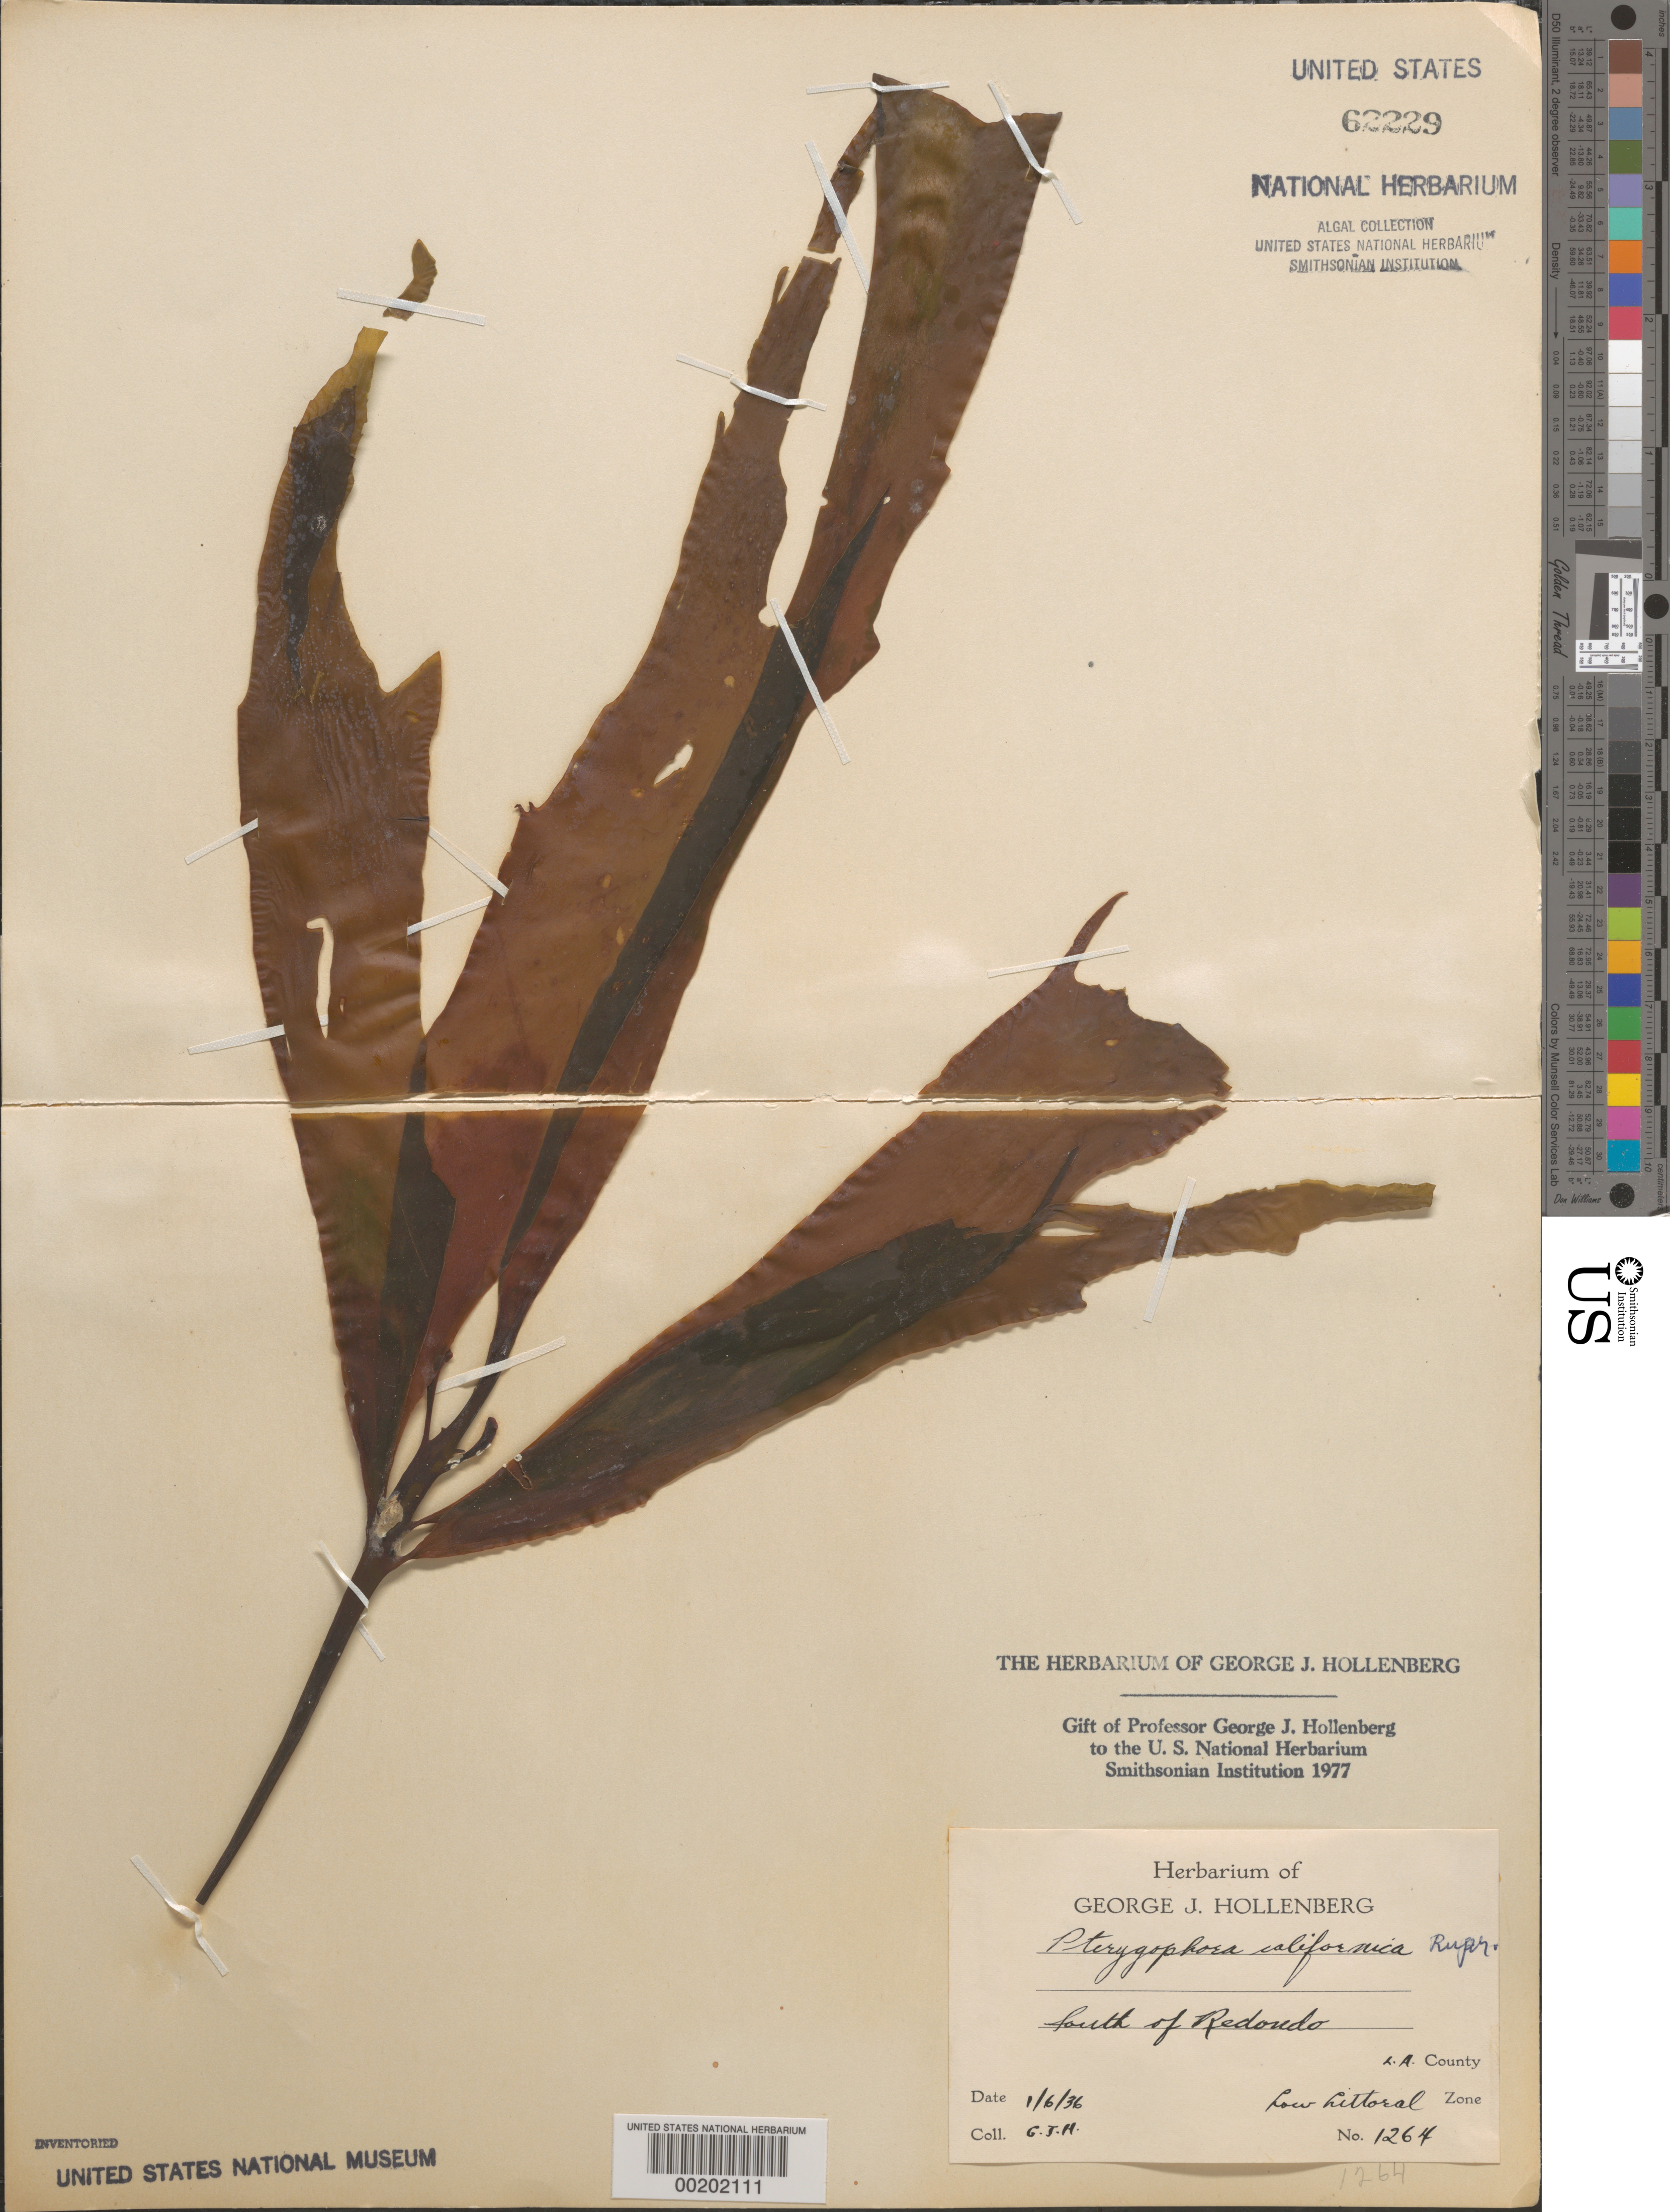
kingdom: Chromista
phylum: Ochrophyta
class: Phaeophyceae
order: Laminariales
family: Alariaceae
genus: Pterygophora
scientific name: Pterygophora californica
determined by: Hollenberg, George J.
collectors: G. Hollenberg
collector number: GJH 1264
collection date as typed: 06 Jan 1936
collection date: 1936-01-06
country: United States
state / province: California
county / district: Los Angeles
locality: South of Redondo Beach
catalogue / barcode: US 62229